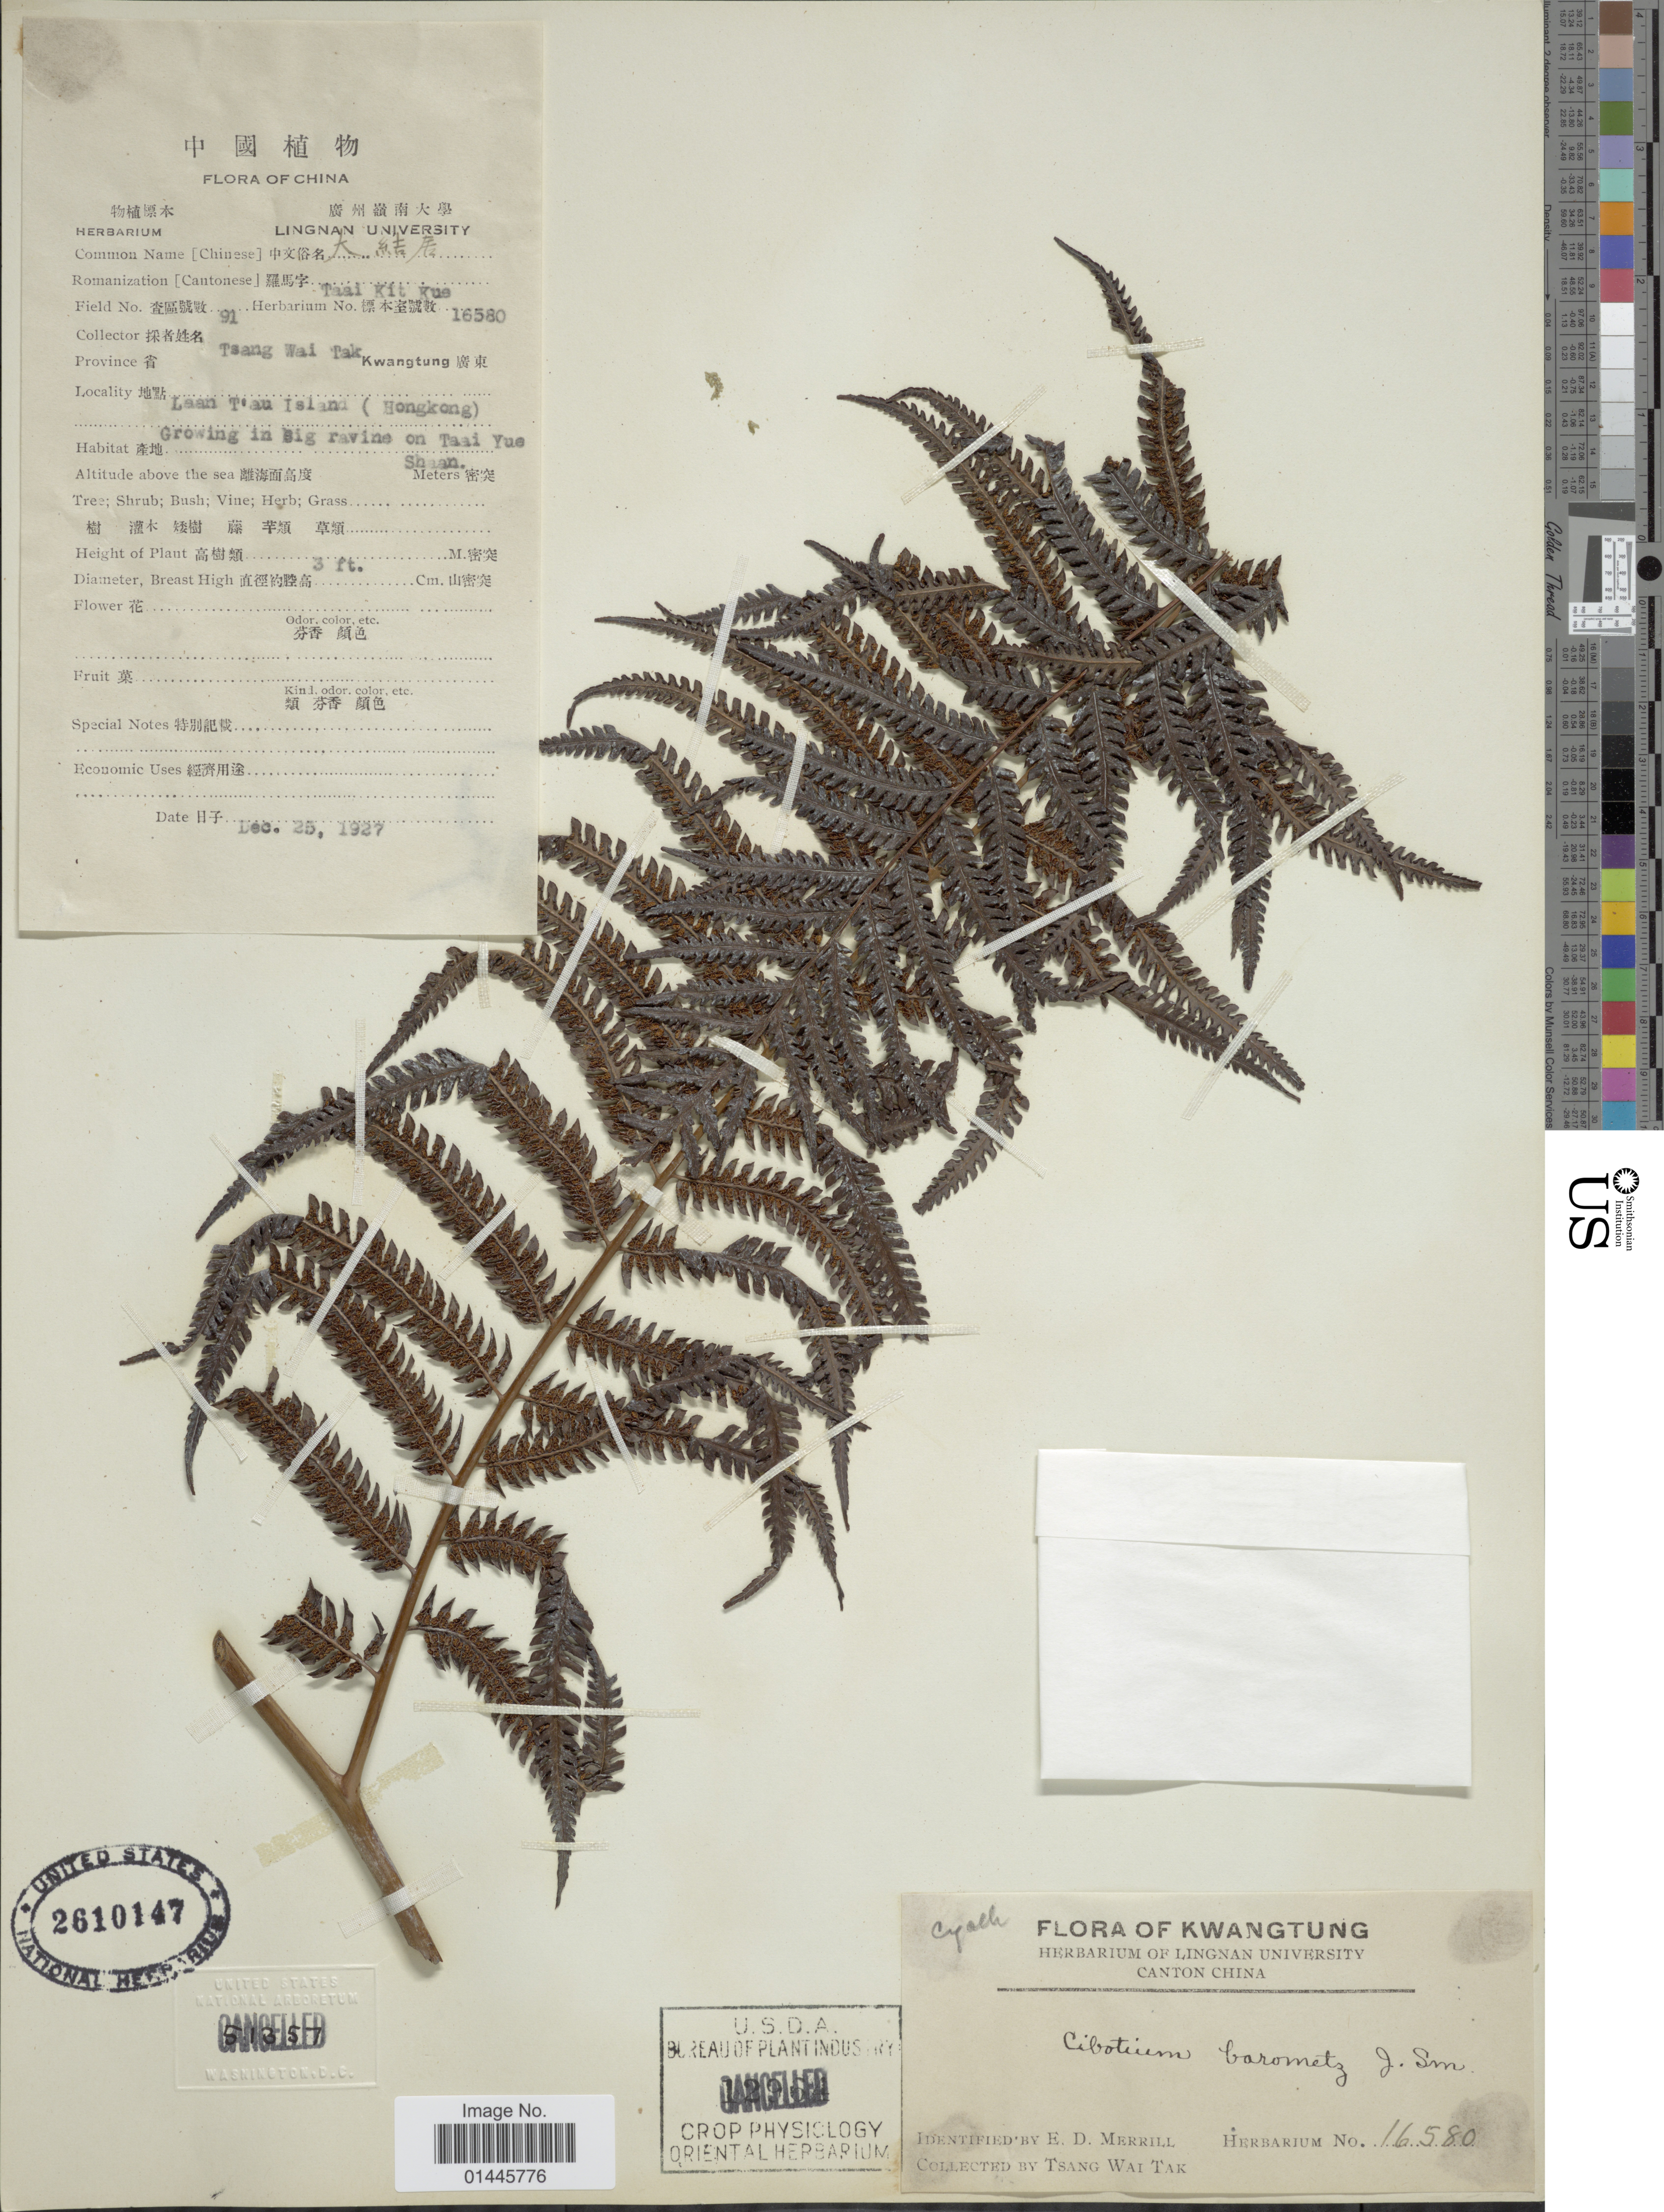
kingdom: Plantae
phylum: Tracheophyta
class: Polypodiopsida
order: Cyatheales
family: Cibotiaceae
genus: Cibotium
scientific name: Cibotium barometz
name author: (L.) J. Sm.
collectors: W. T. Tsang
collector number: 16580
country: China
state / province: Guangdong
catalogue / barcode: US 2610147